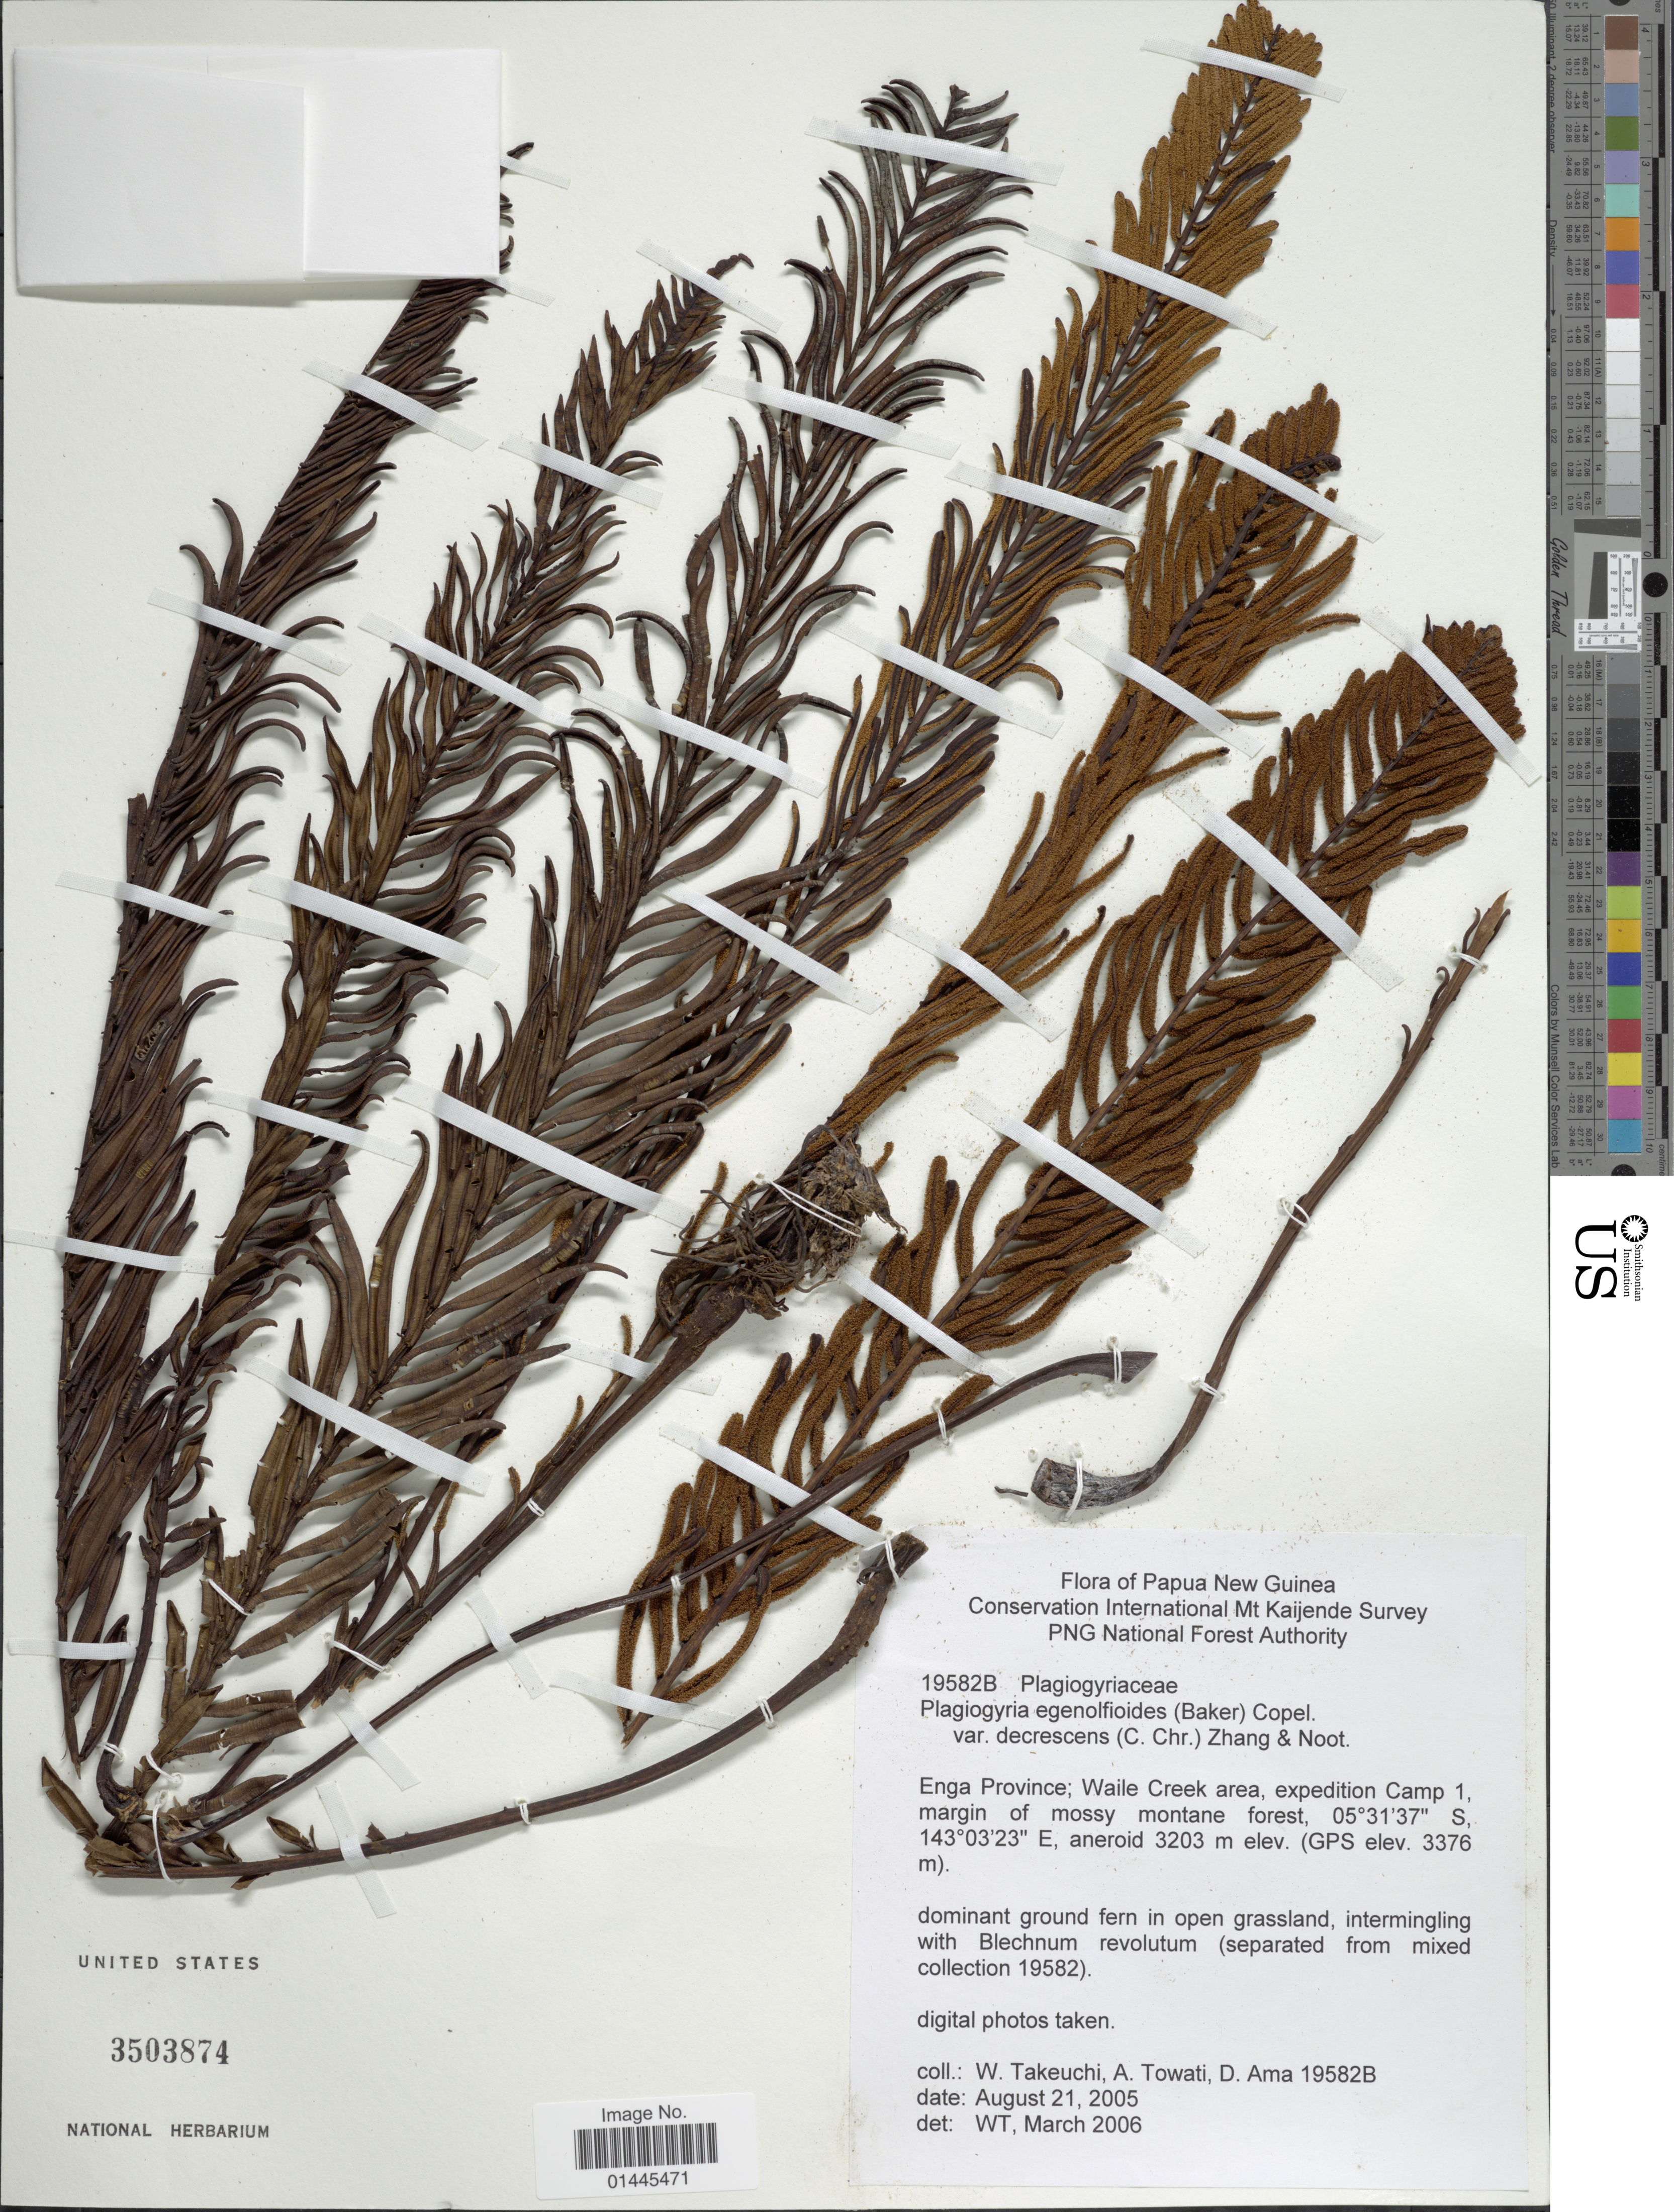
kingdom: Plantae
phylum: Tracheophyta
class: Polypodiopsida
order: Cyatheales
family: Plagiogyriaceae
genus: Plagiogyria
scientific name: Plagiogyria egenolfioides var. decrescens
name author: (C. Chr.) X.C. Zhang & Noot.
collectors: W. N. Takeuchi, A. Towati & D. Ama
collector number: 19582B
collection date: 2005-08-21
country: Papua New Guinea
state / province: Enga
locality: Waile Creek area, expedition Camp 1, margin of mossy montane forest.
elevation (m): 3203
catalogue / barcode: US 3503874